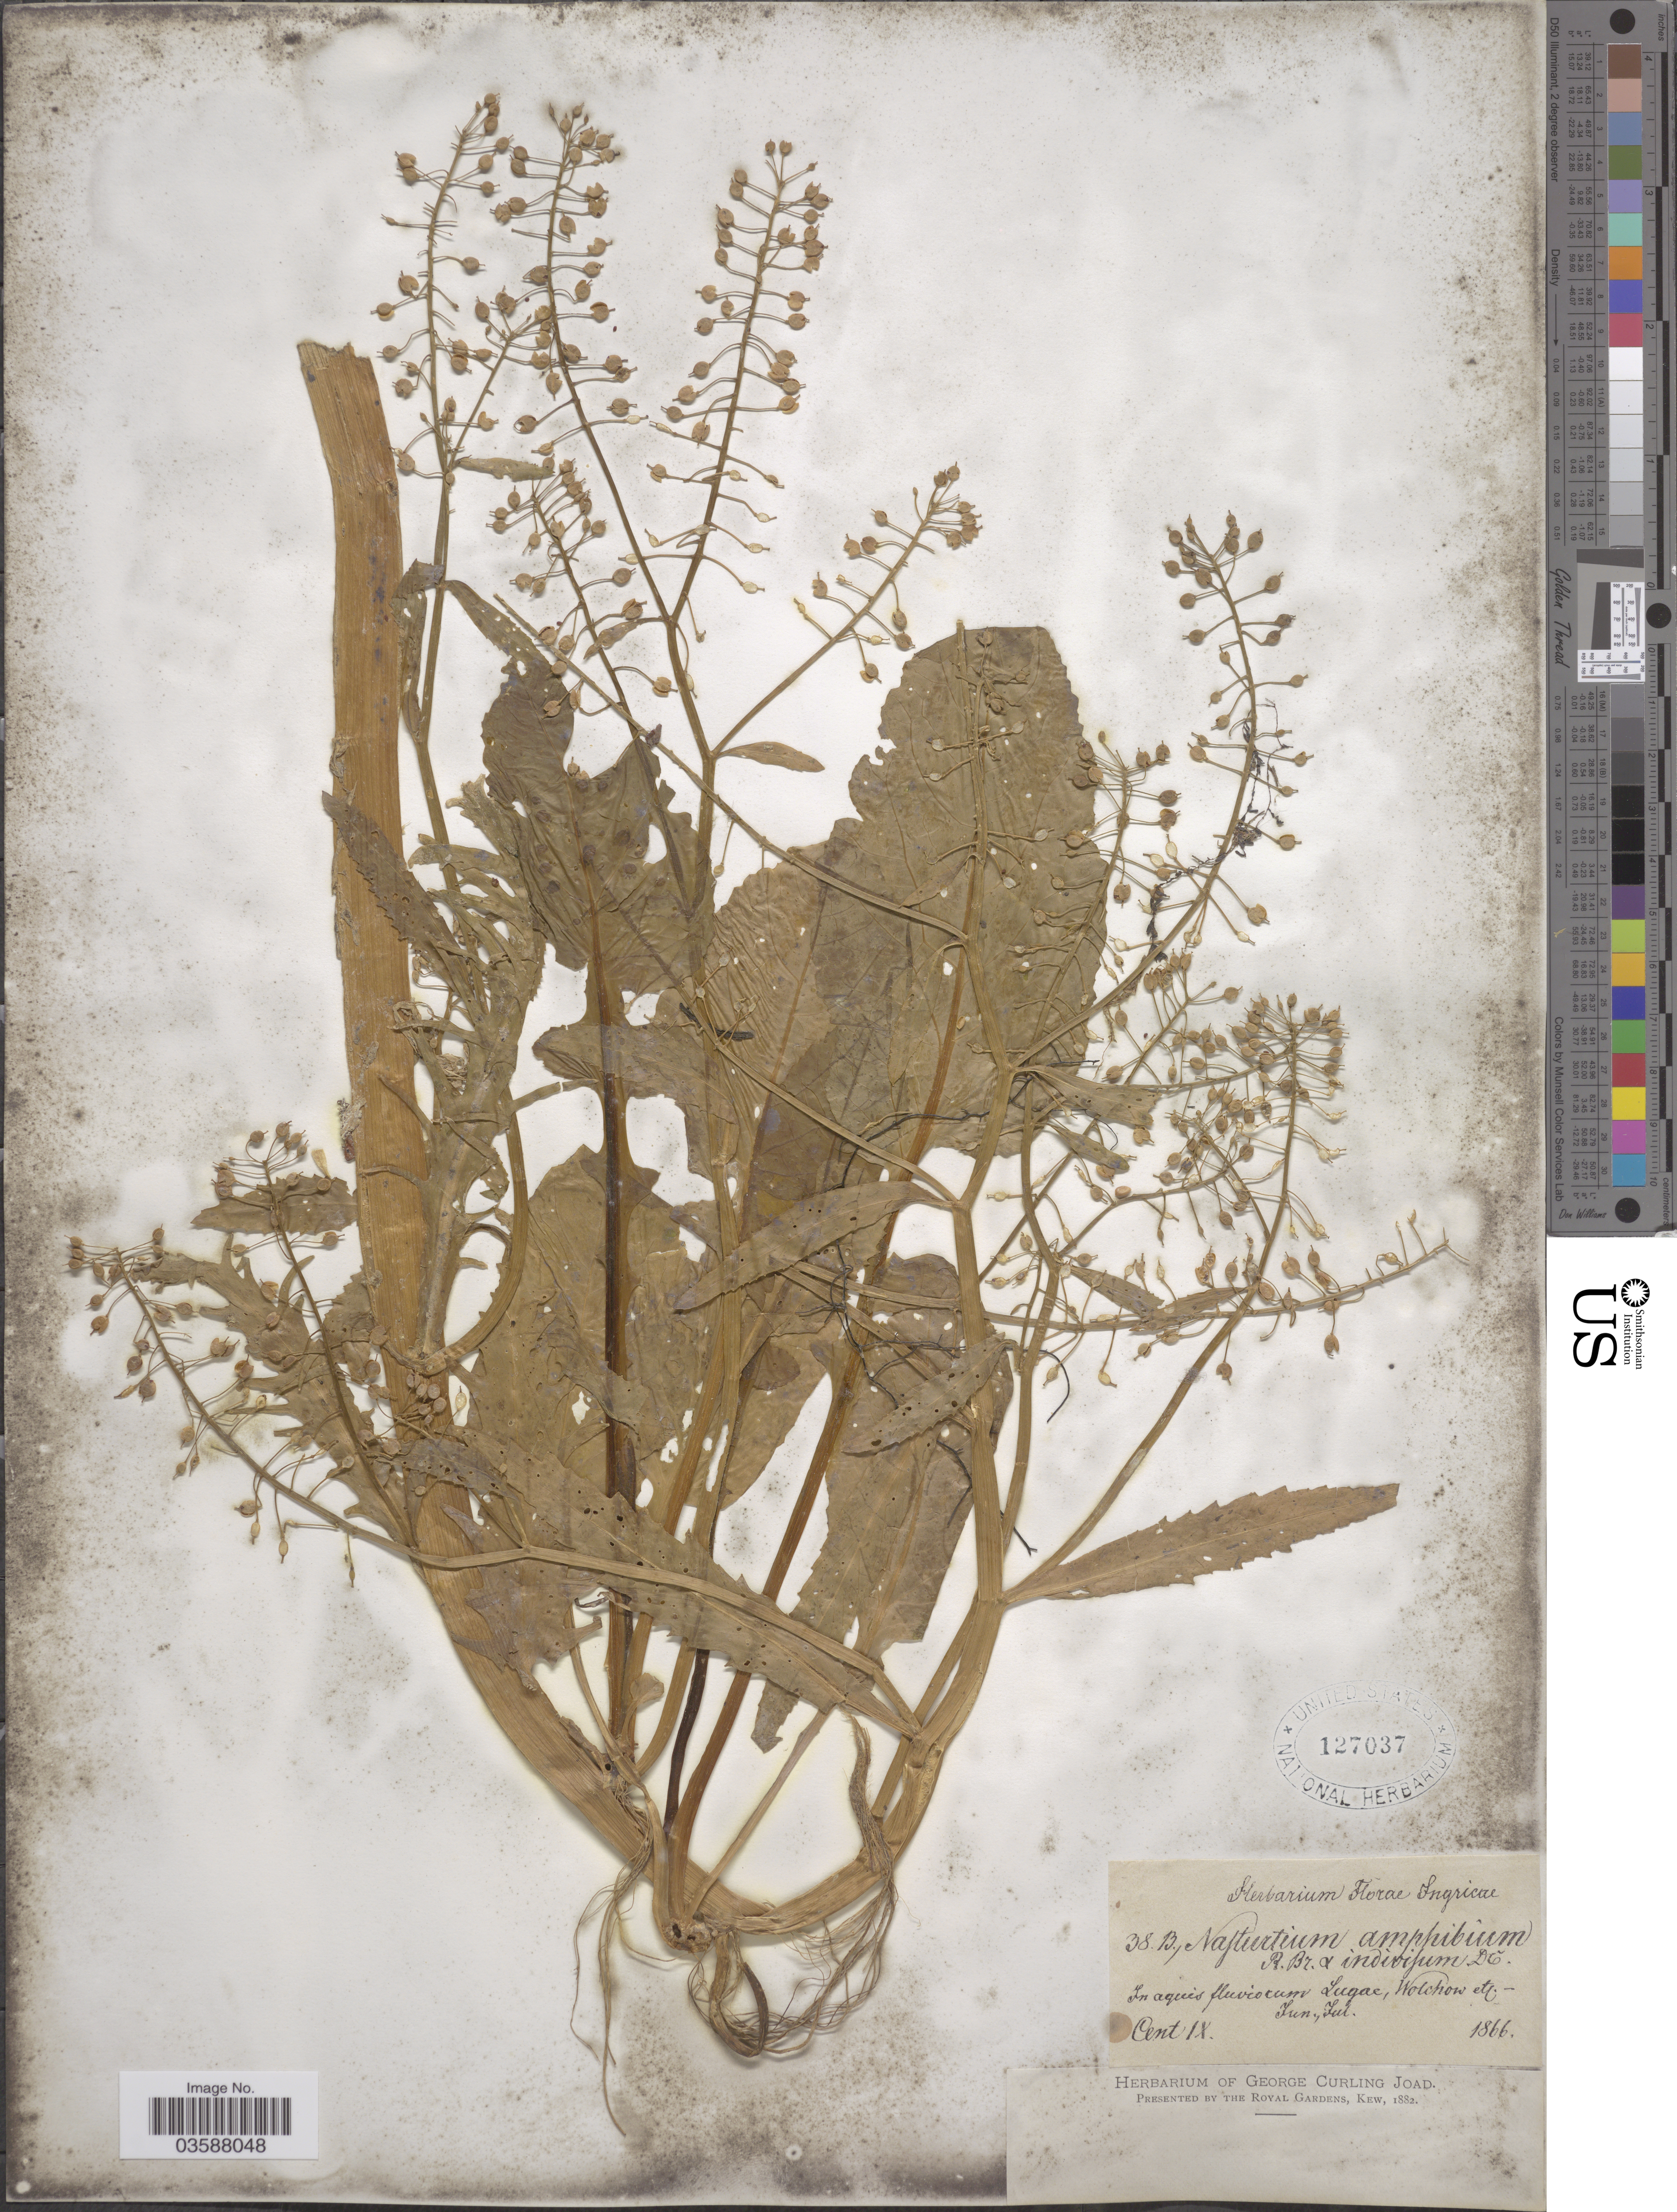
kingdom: Plantae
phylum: Tracheophyta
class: Magnoliopsida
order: Brassicales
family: Brassicaceae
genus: Rorippa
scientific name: Rorippa amphibia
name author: (L.) Besser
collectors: ex herb. Florae Ingricae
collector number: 38B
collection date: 1866-06/1866-07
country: Russian Federation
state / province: Leningrad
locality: In aquis fluviocum Lugae, Wolchow etc.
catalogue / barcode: US 127037